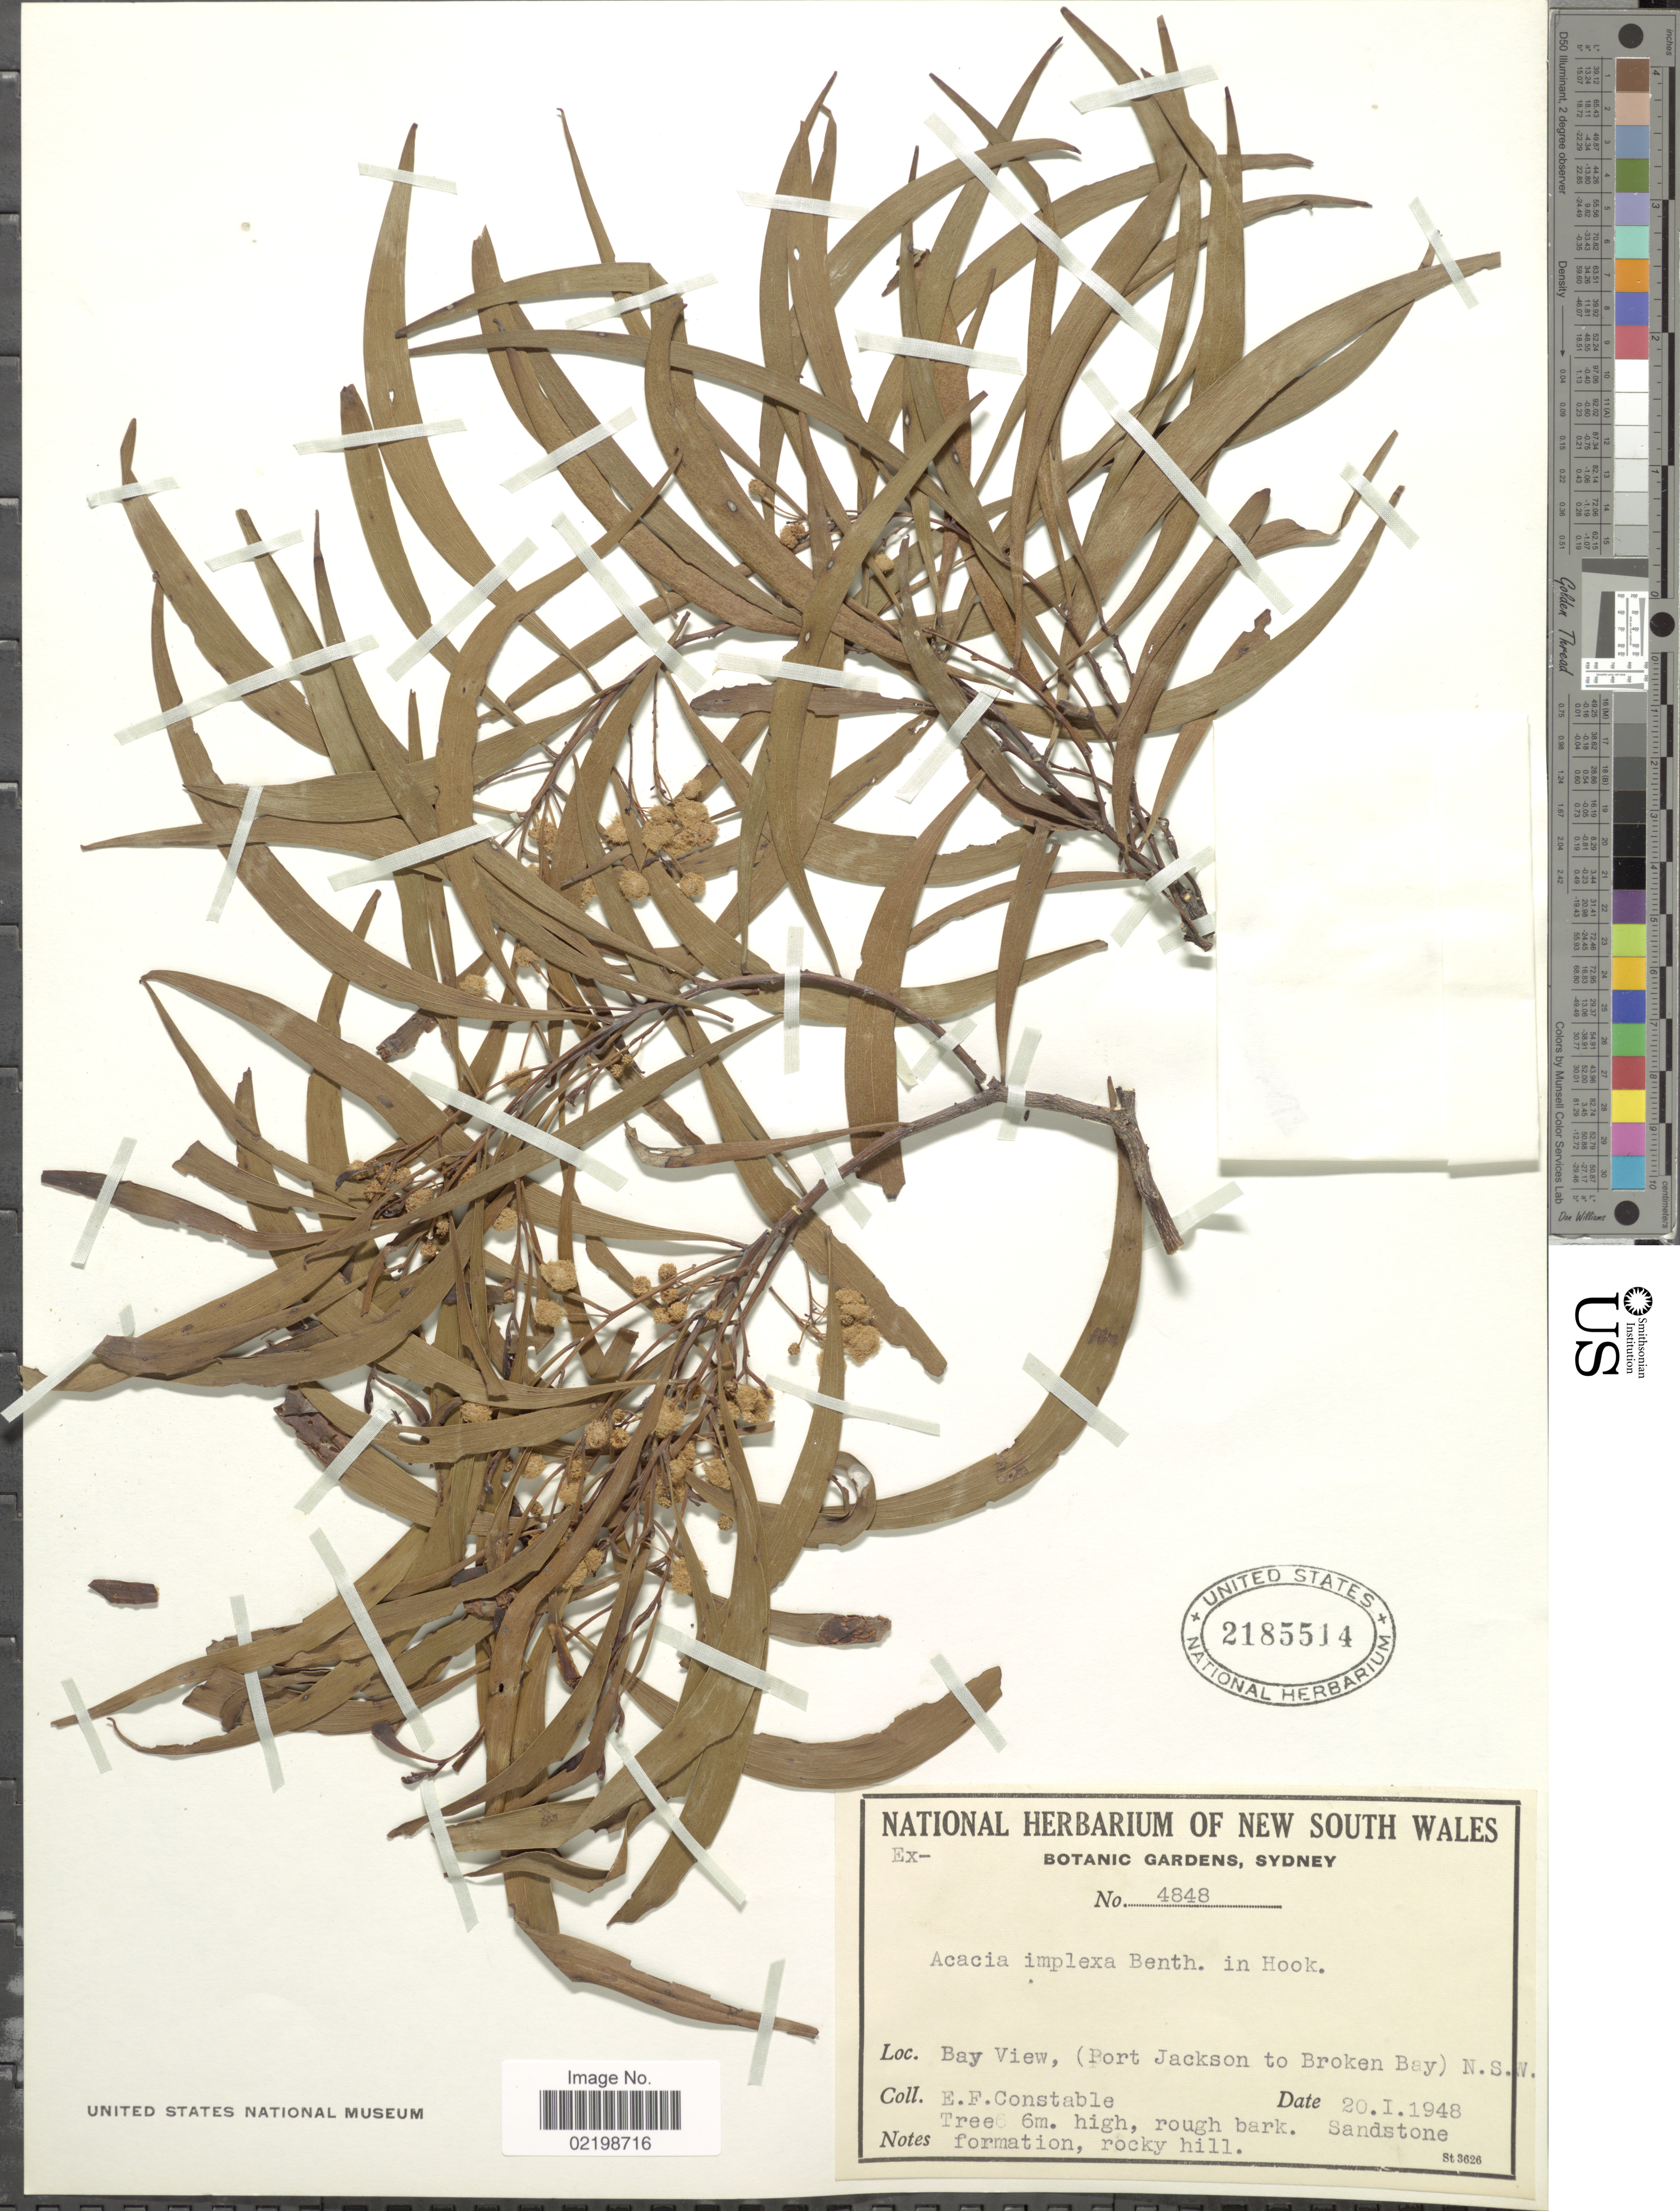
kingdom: Plantae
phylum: Tracheophyta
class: Magnoliopsida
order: Fabales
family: Fabaceae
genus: Acacia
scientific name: Acacia implexa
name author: Benth.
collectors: E. F. Constable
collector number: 4848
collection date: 1948-01-20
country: Australia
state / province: New South Wales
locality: Bay View, (Port Jackson to Broken Bay) N.S.W.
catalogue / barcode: US 2185514